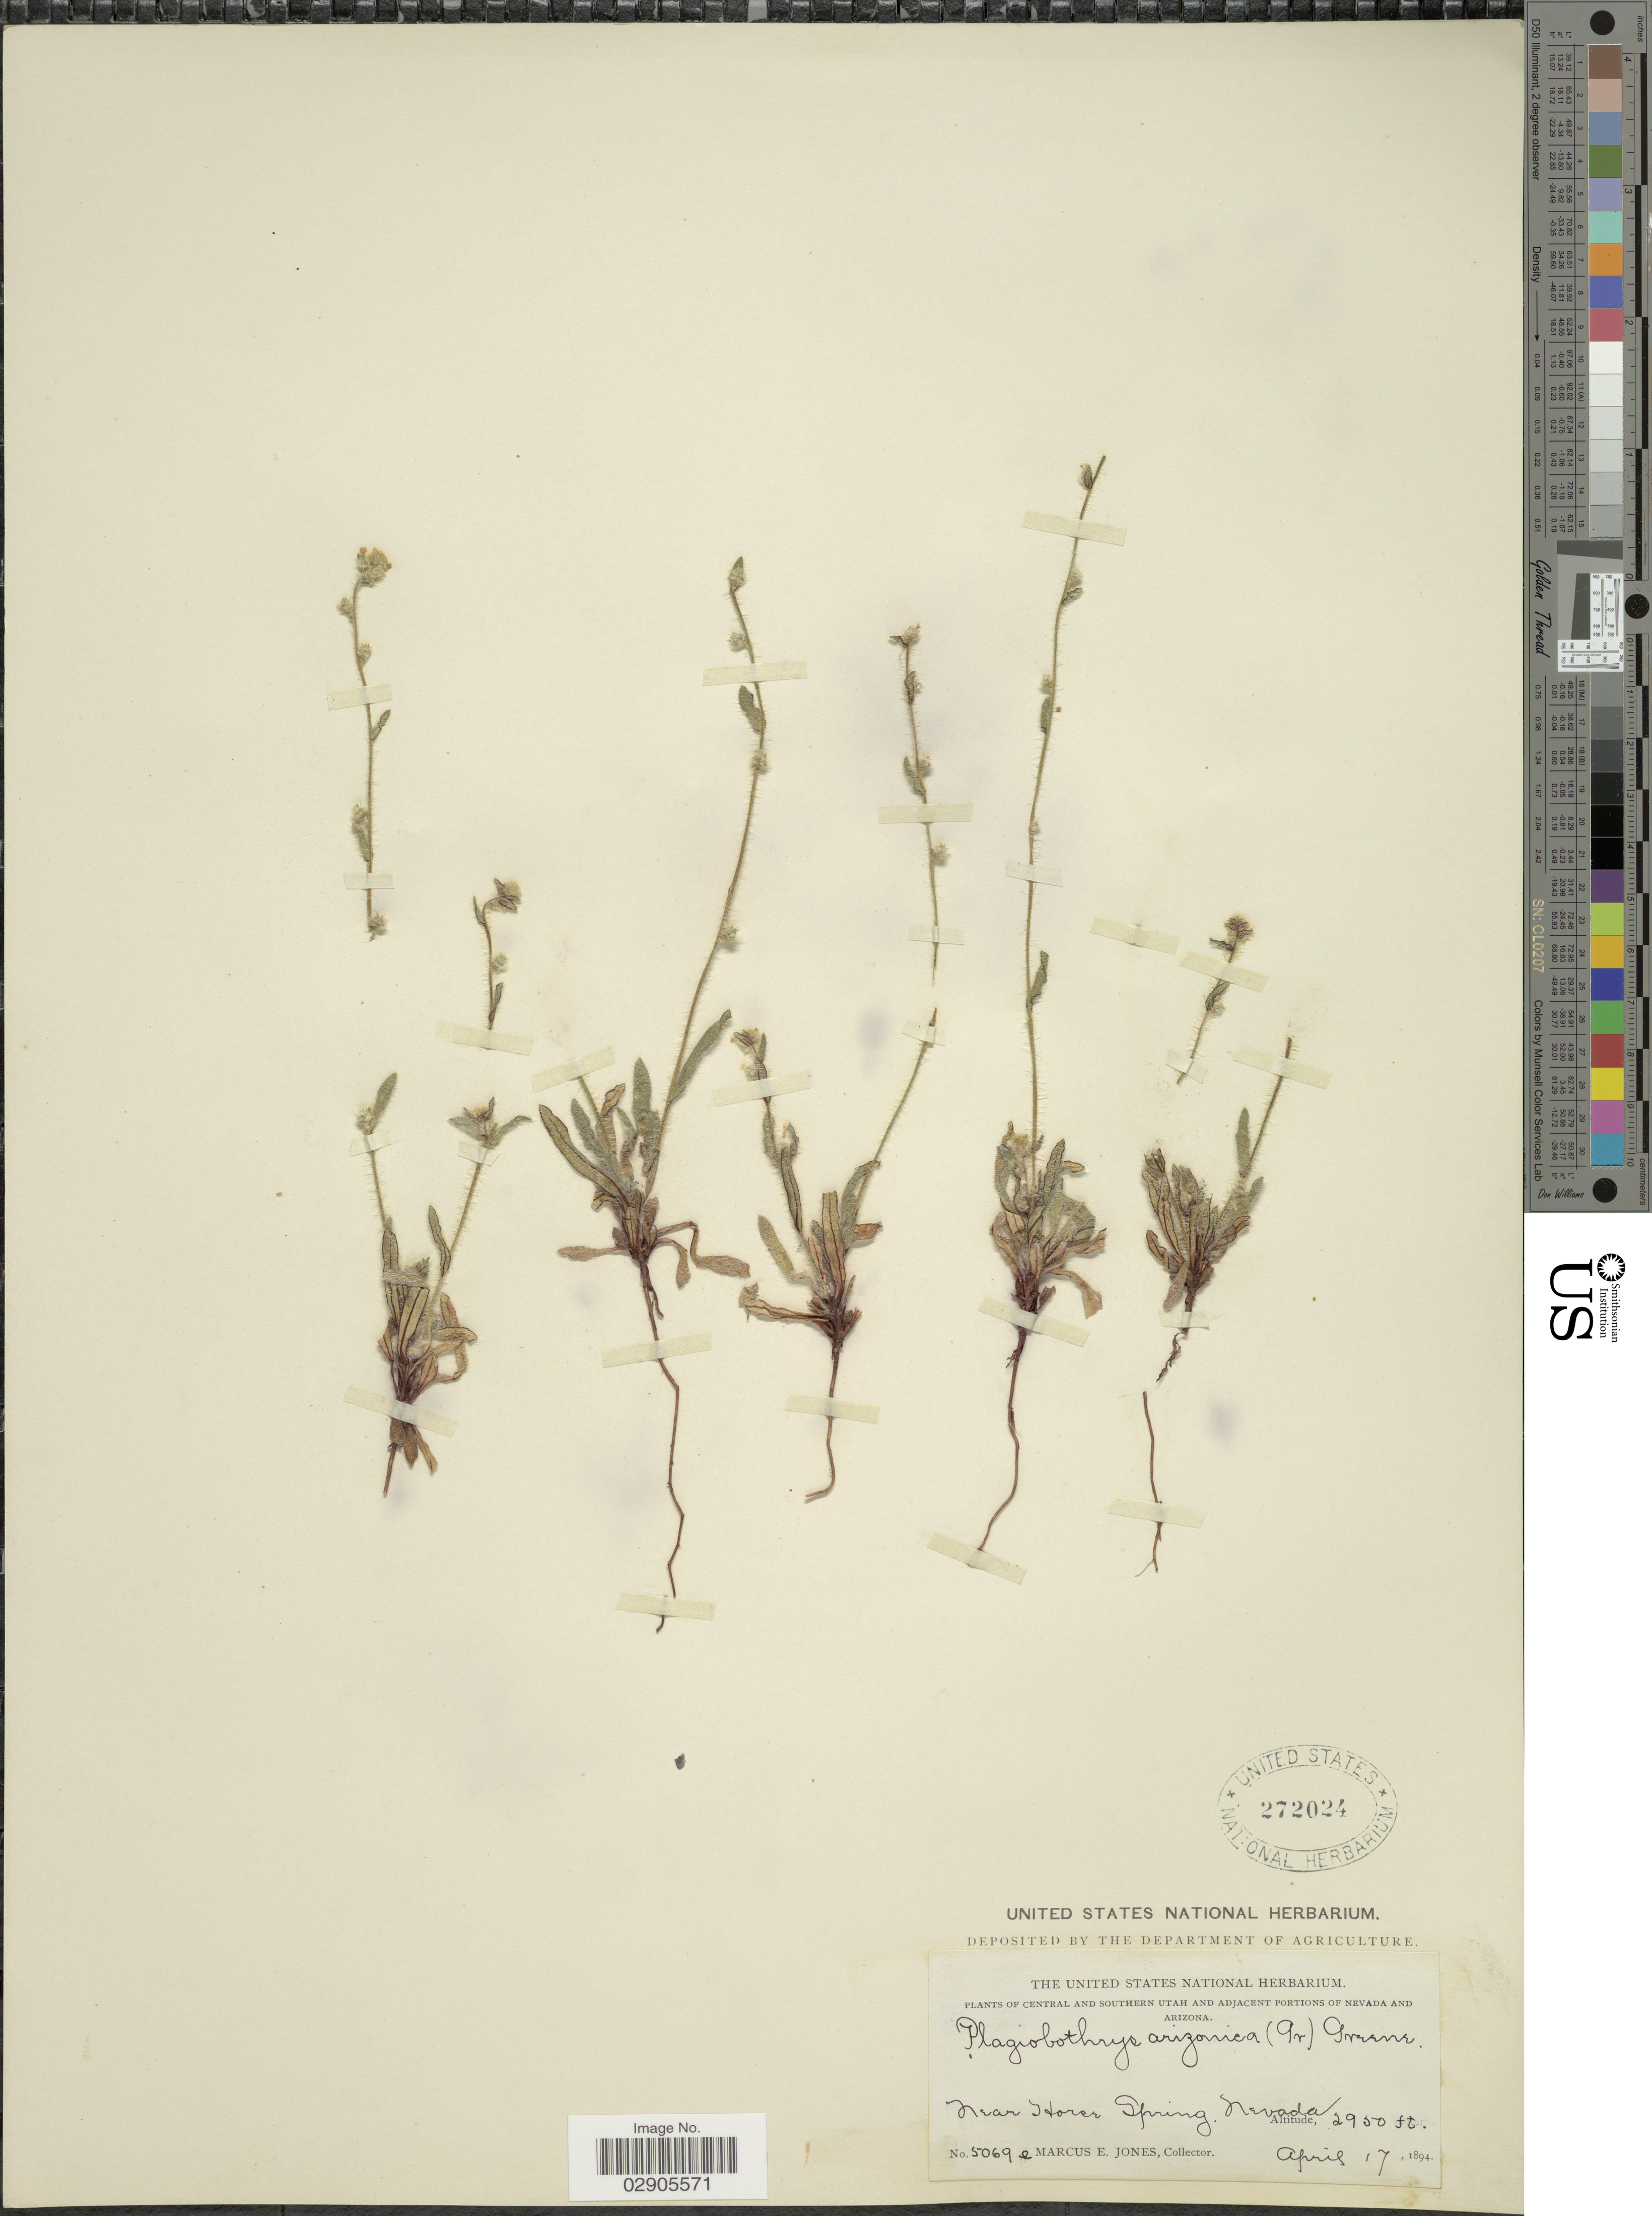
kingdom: Plantae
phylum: Tracheophyta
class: Magnoliopsida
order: Boraginales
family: Boraginaceae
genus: Plagiobothrys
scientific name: Plagiobothrys arizonicus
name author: (A. Gray) Greene ex A. Gray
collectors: M. E. Jones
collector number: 50692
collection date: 1894-04-17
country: United States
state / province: Utah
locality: Adjacent Portions of Nevada and Arizona. Near Horse Spring.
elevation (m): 899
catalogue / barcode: US 272024